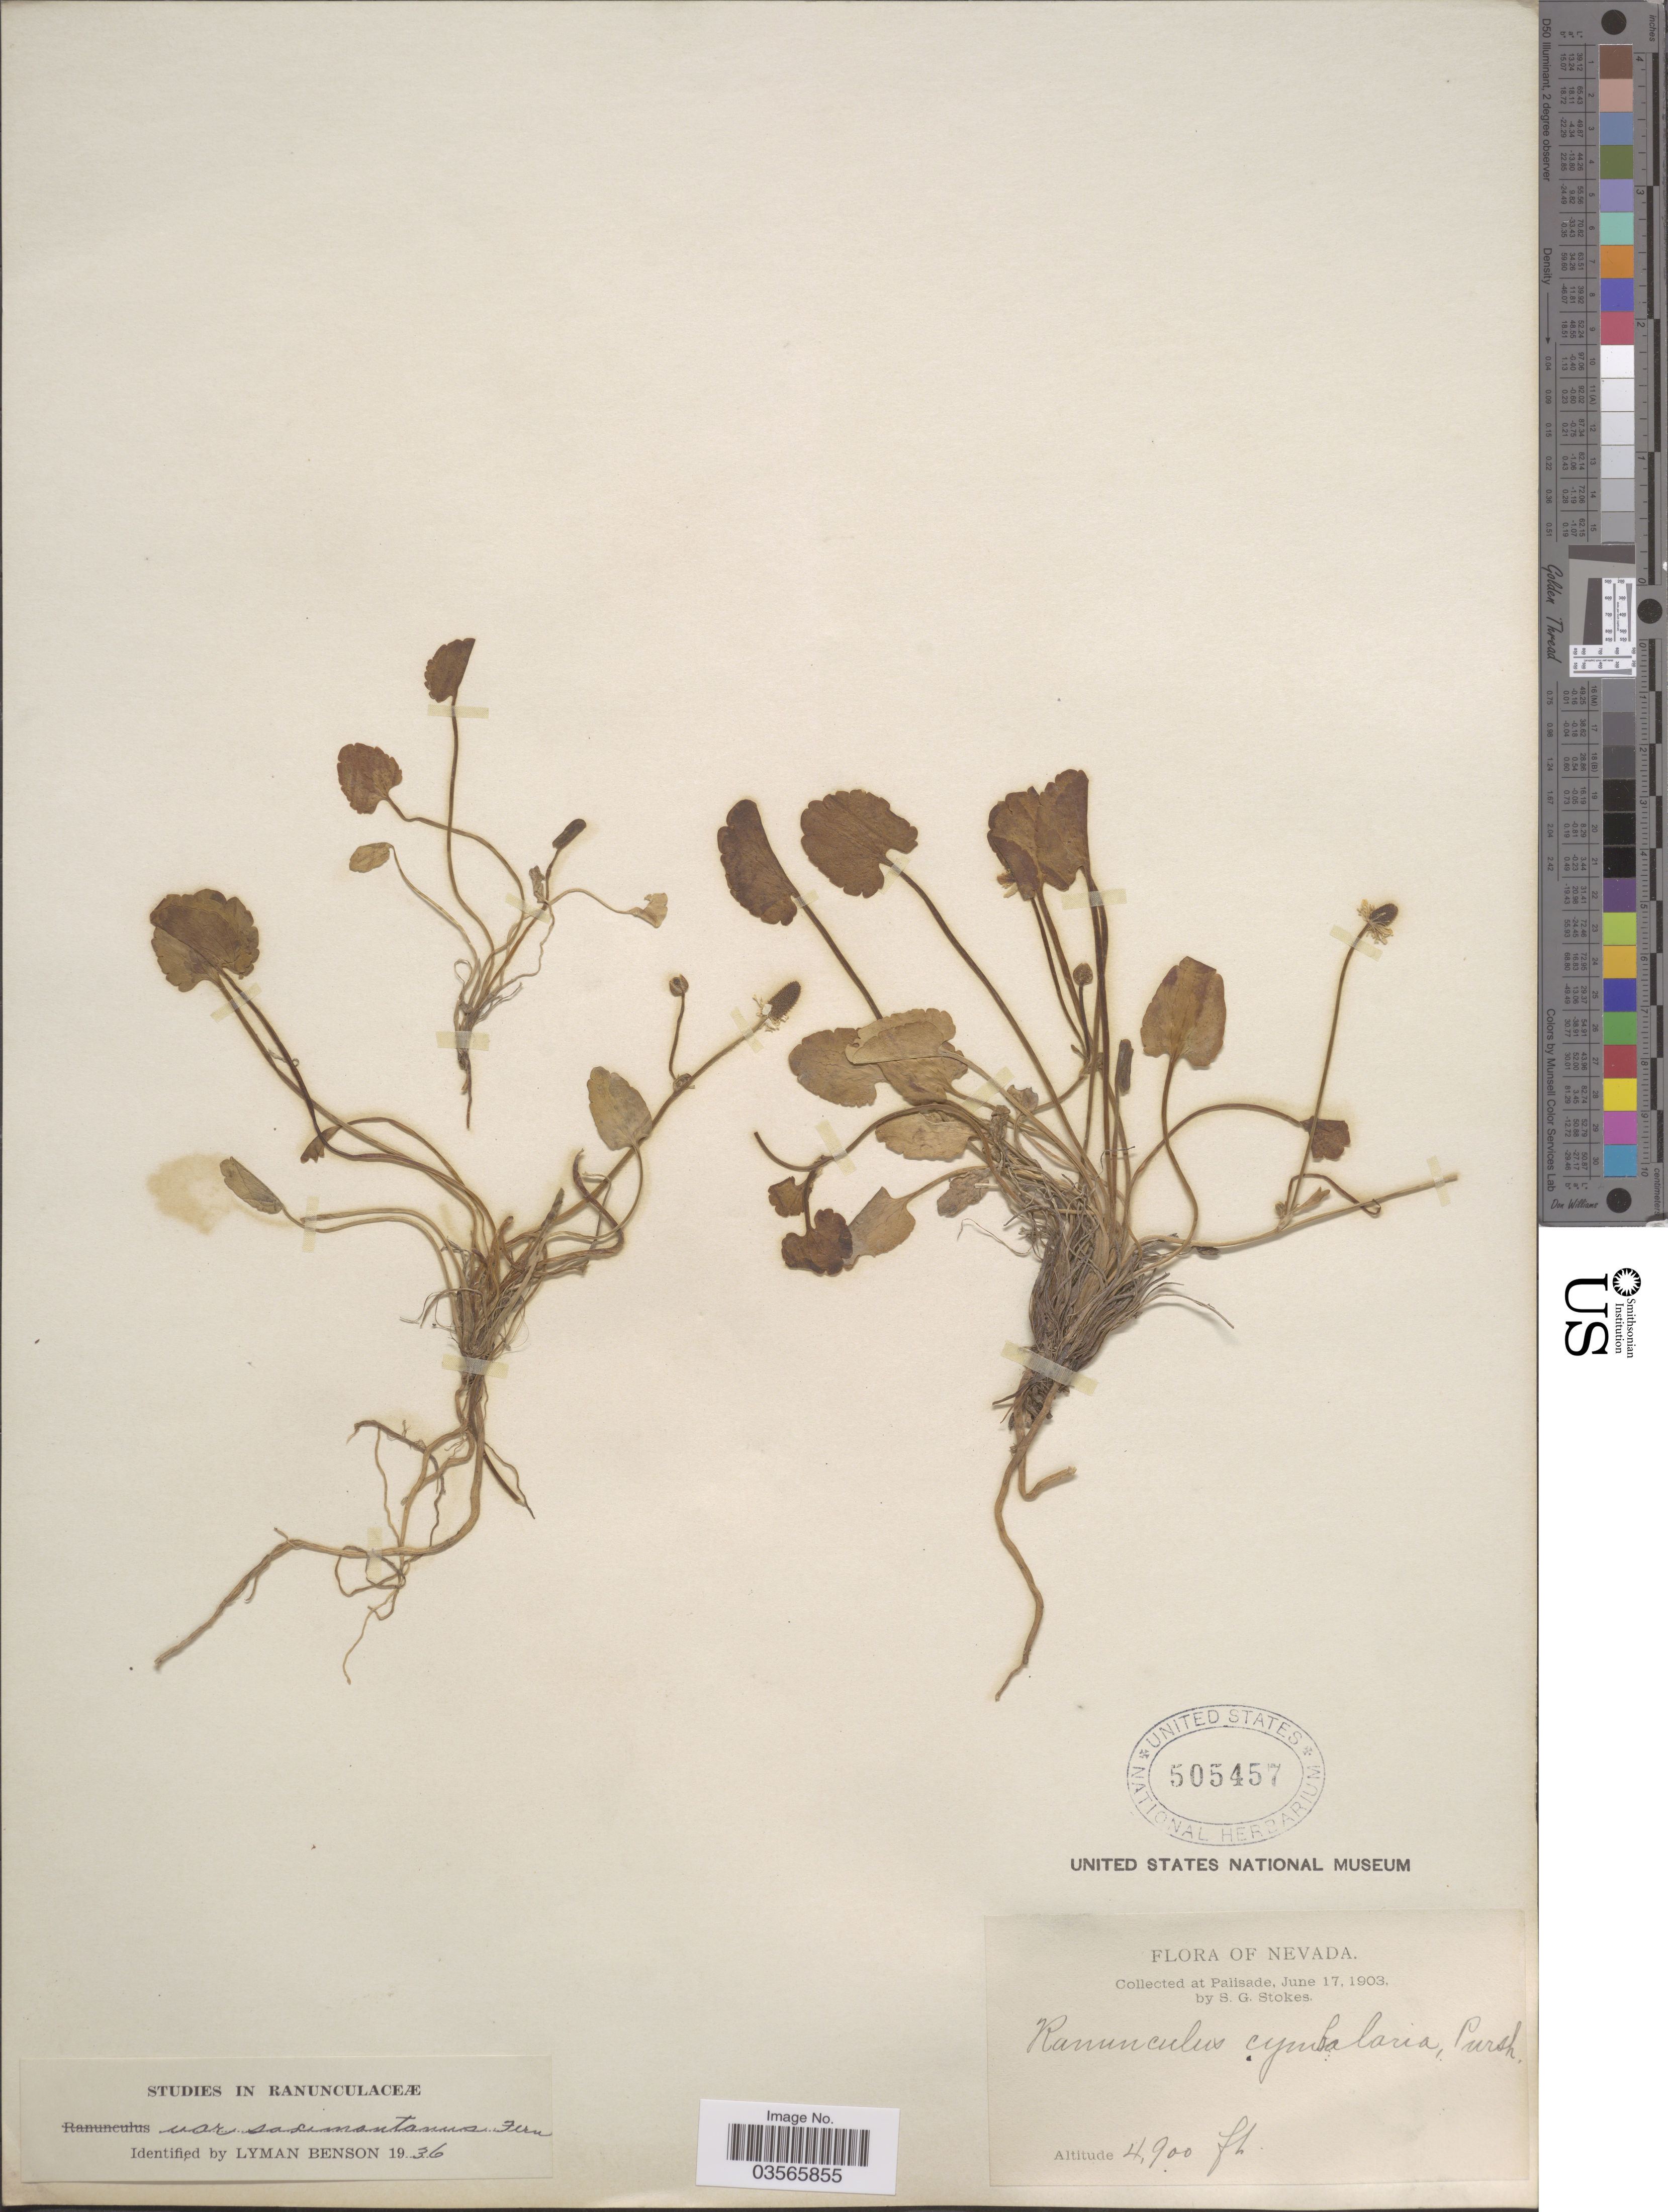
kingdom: Plantae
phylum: Tracheophyta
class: Magnoliopsida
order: Ranunculales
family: Ranunculaceae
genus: Halerpestes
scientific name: Halerpestes cymbalaria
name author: (Pursh) Greene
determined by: Strong, M. T., (US), Smithsonian Institution - National Museum of Natural History (UNITED STATES)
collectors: S. G. Stokes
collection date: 1903-06-17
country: United States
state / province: Nevada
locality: At Palisade.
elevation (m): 1494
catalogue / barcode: US 505457